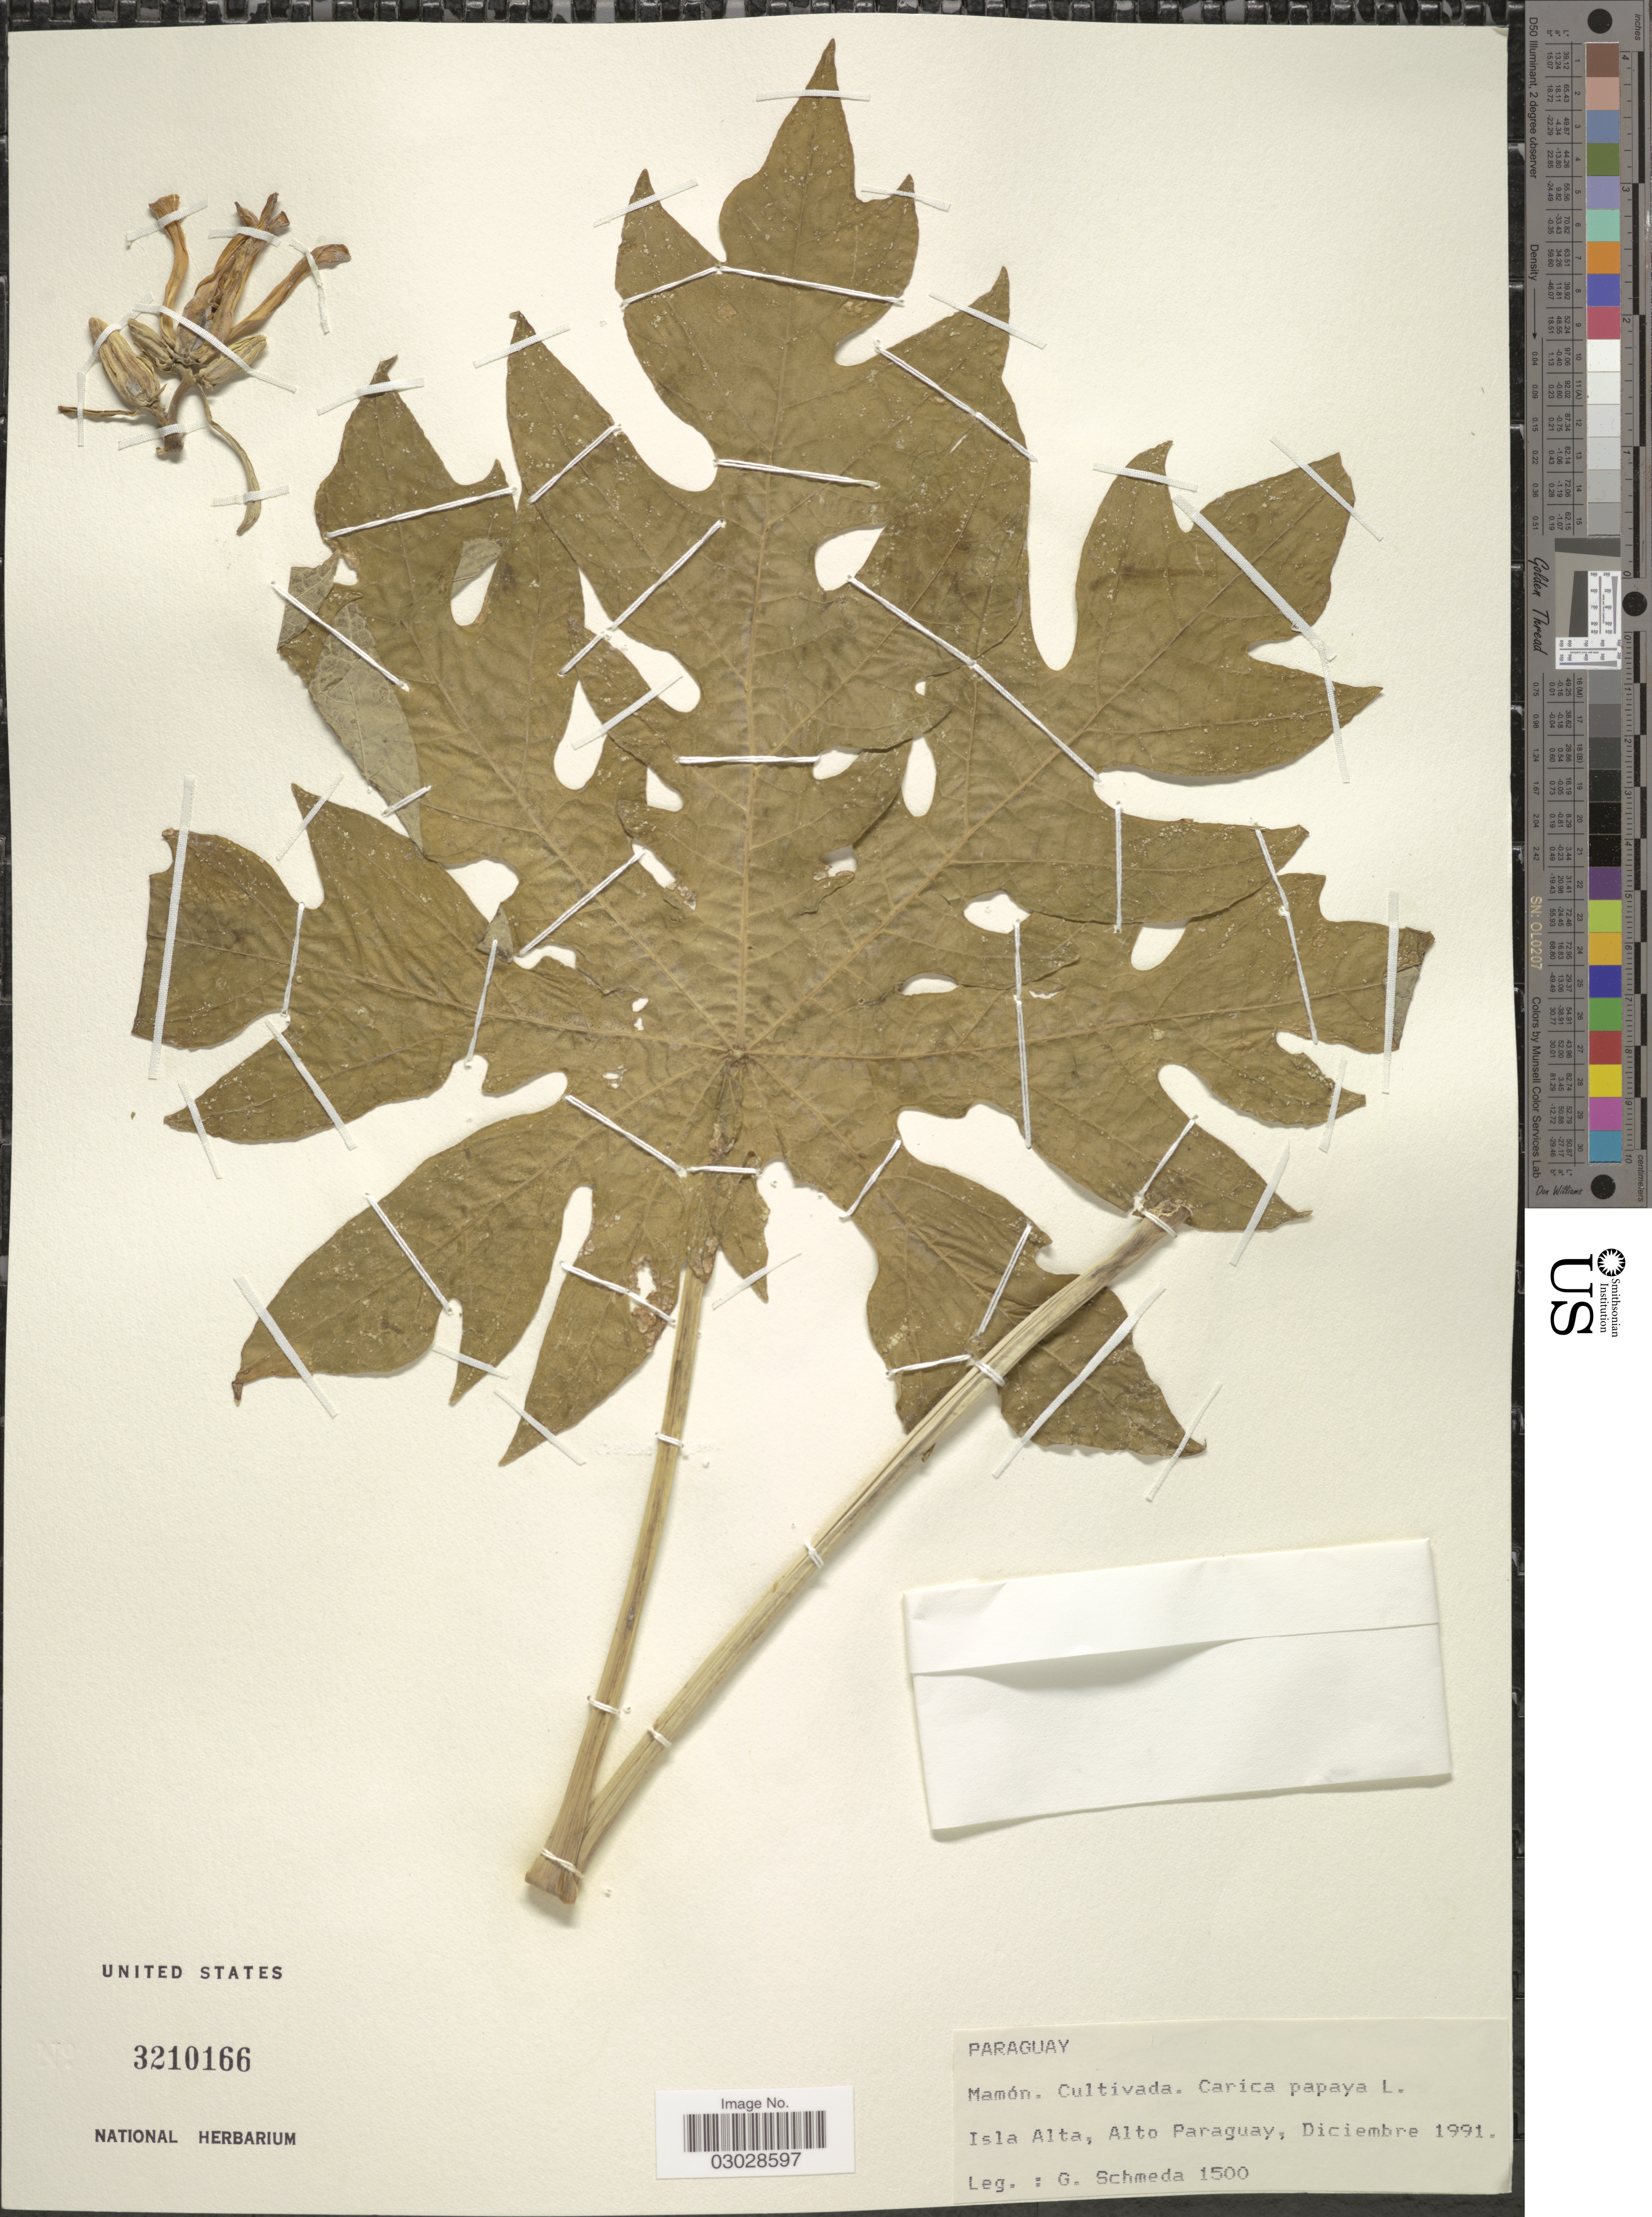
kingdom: Plantae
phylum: Tracheophyta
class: Magnoliopsida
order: Brassicales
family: Caricaceae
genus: Carica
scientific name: Carica papaya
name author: L.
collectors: G. Schmeda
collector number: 1500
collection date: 1991-12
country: Paraguay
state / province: Alto Paraguay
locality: Isla Alta.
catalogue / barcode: US 3210166